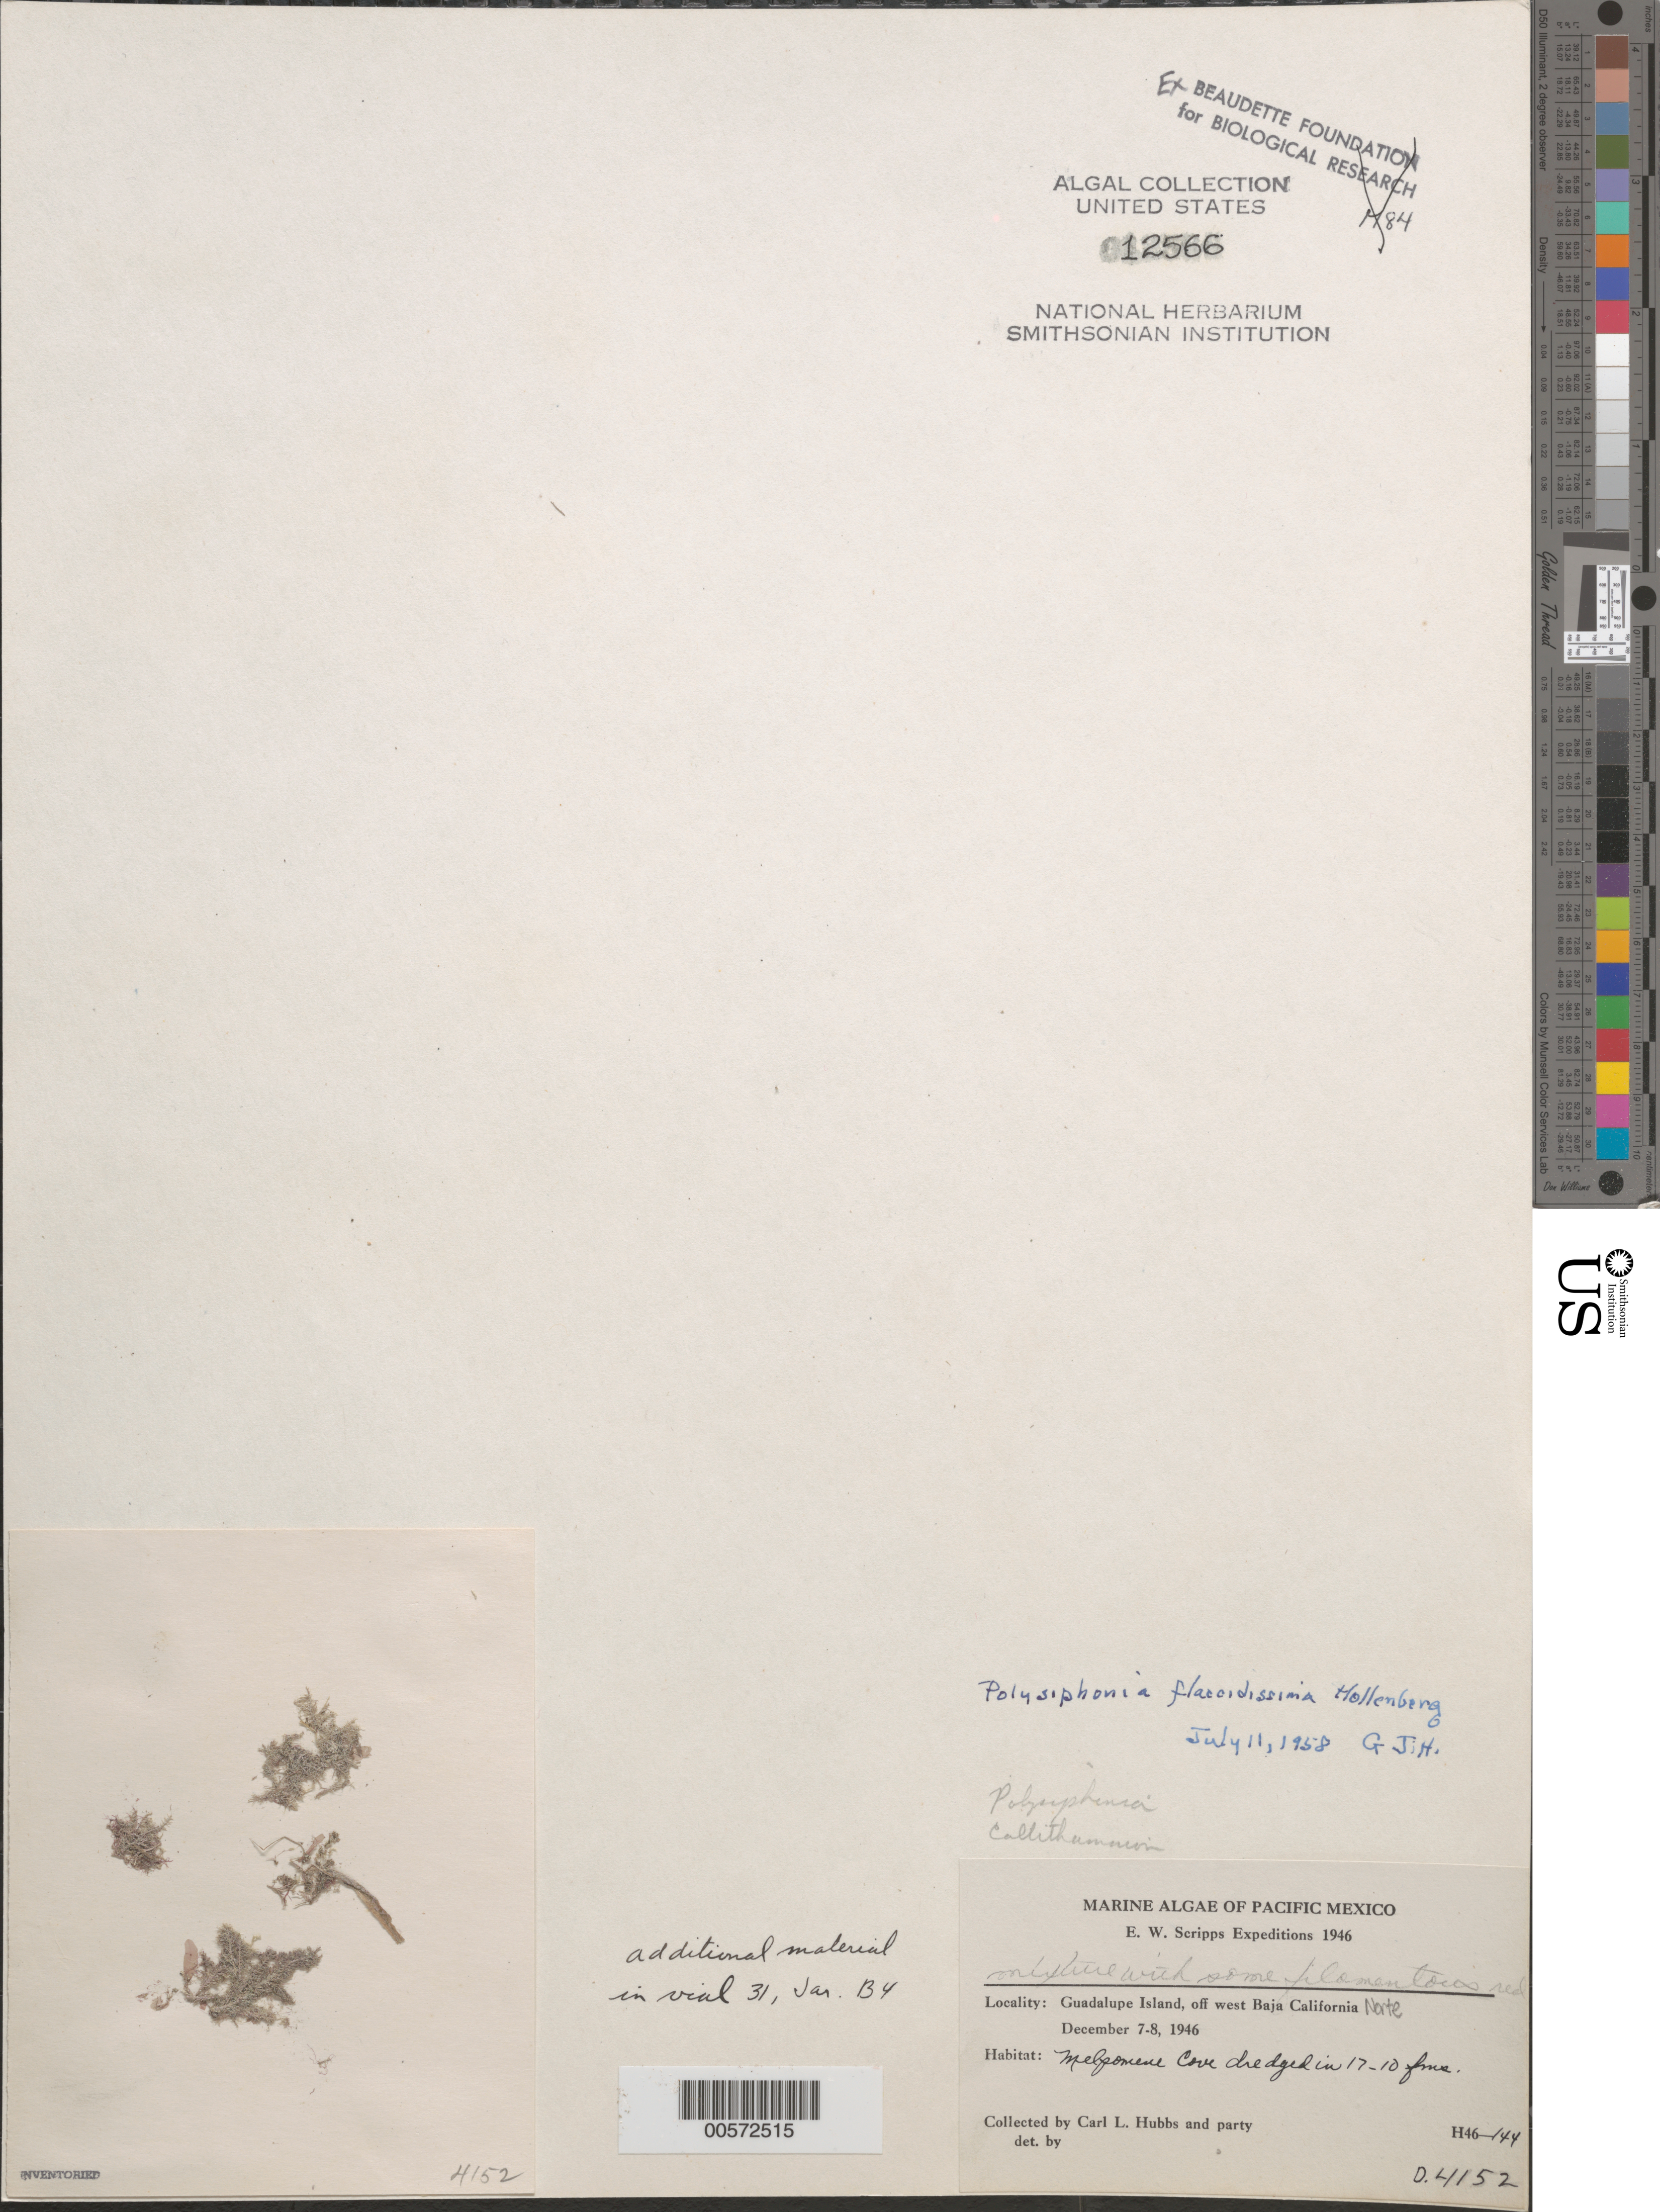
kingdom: Plantae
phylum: Rhodophyta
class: Florideophyceae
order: Ceramiales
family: Rhodomelaceae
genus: Neosiphonia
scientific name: Neosiphonia sertularioides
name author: (Gratel.) K.W. Nam & Kang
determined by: Algae name updating Project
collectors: C. Hubbs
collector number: Hubbs 46-144 & EYD 4152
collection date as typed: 07 Dec 1946 to 08 Dec 1946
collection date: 1946-12-07/1946-12-08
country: Mexico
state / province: Baja California Norte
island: Isla Guadalupe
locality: Melpomene Cove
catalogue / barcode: US 12566